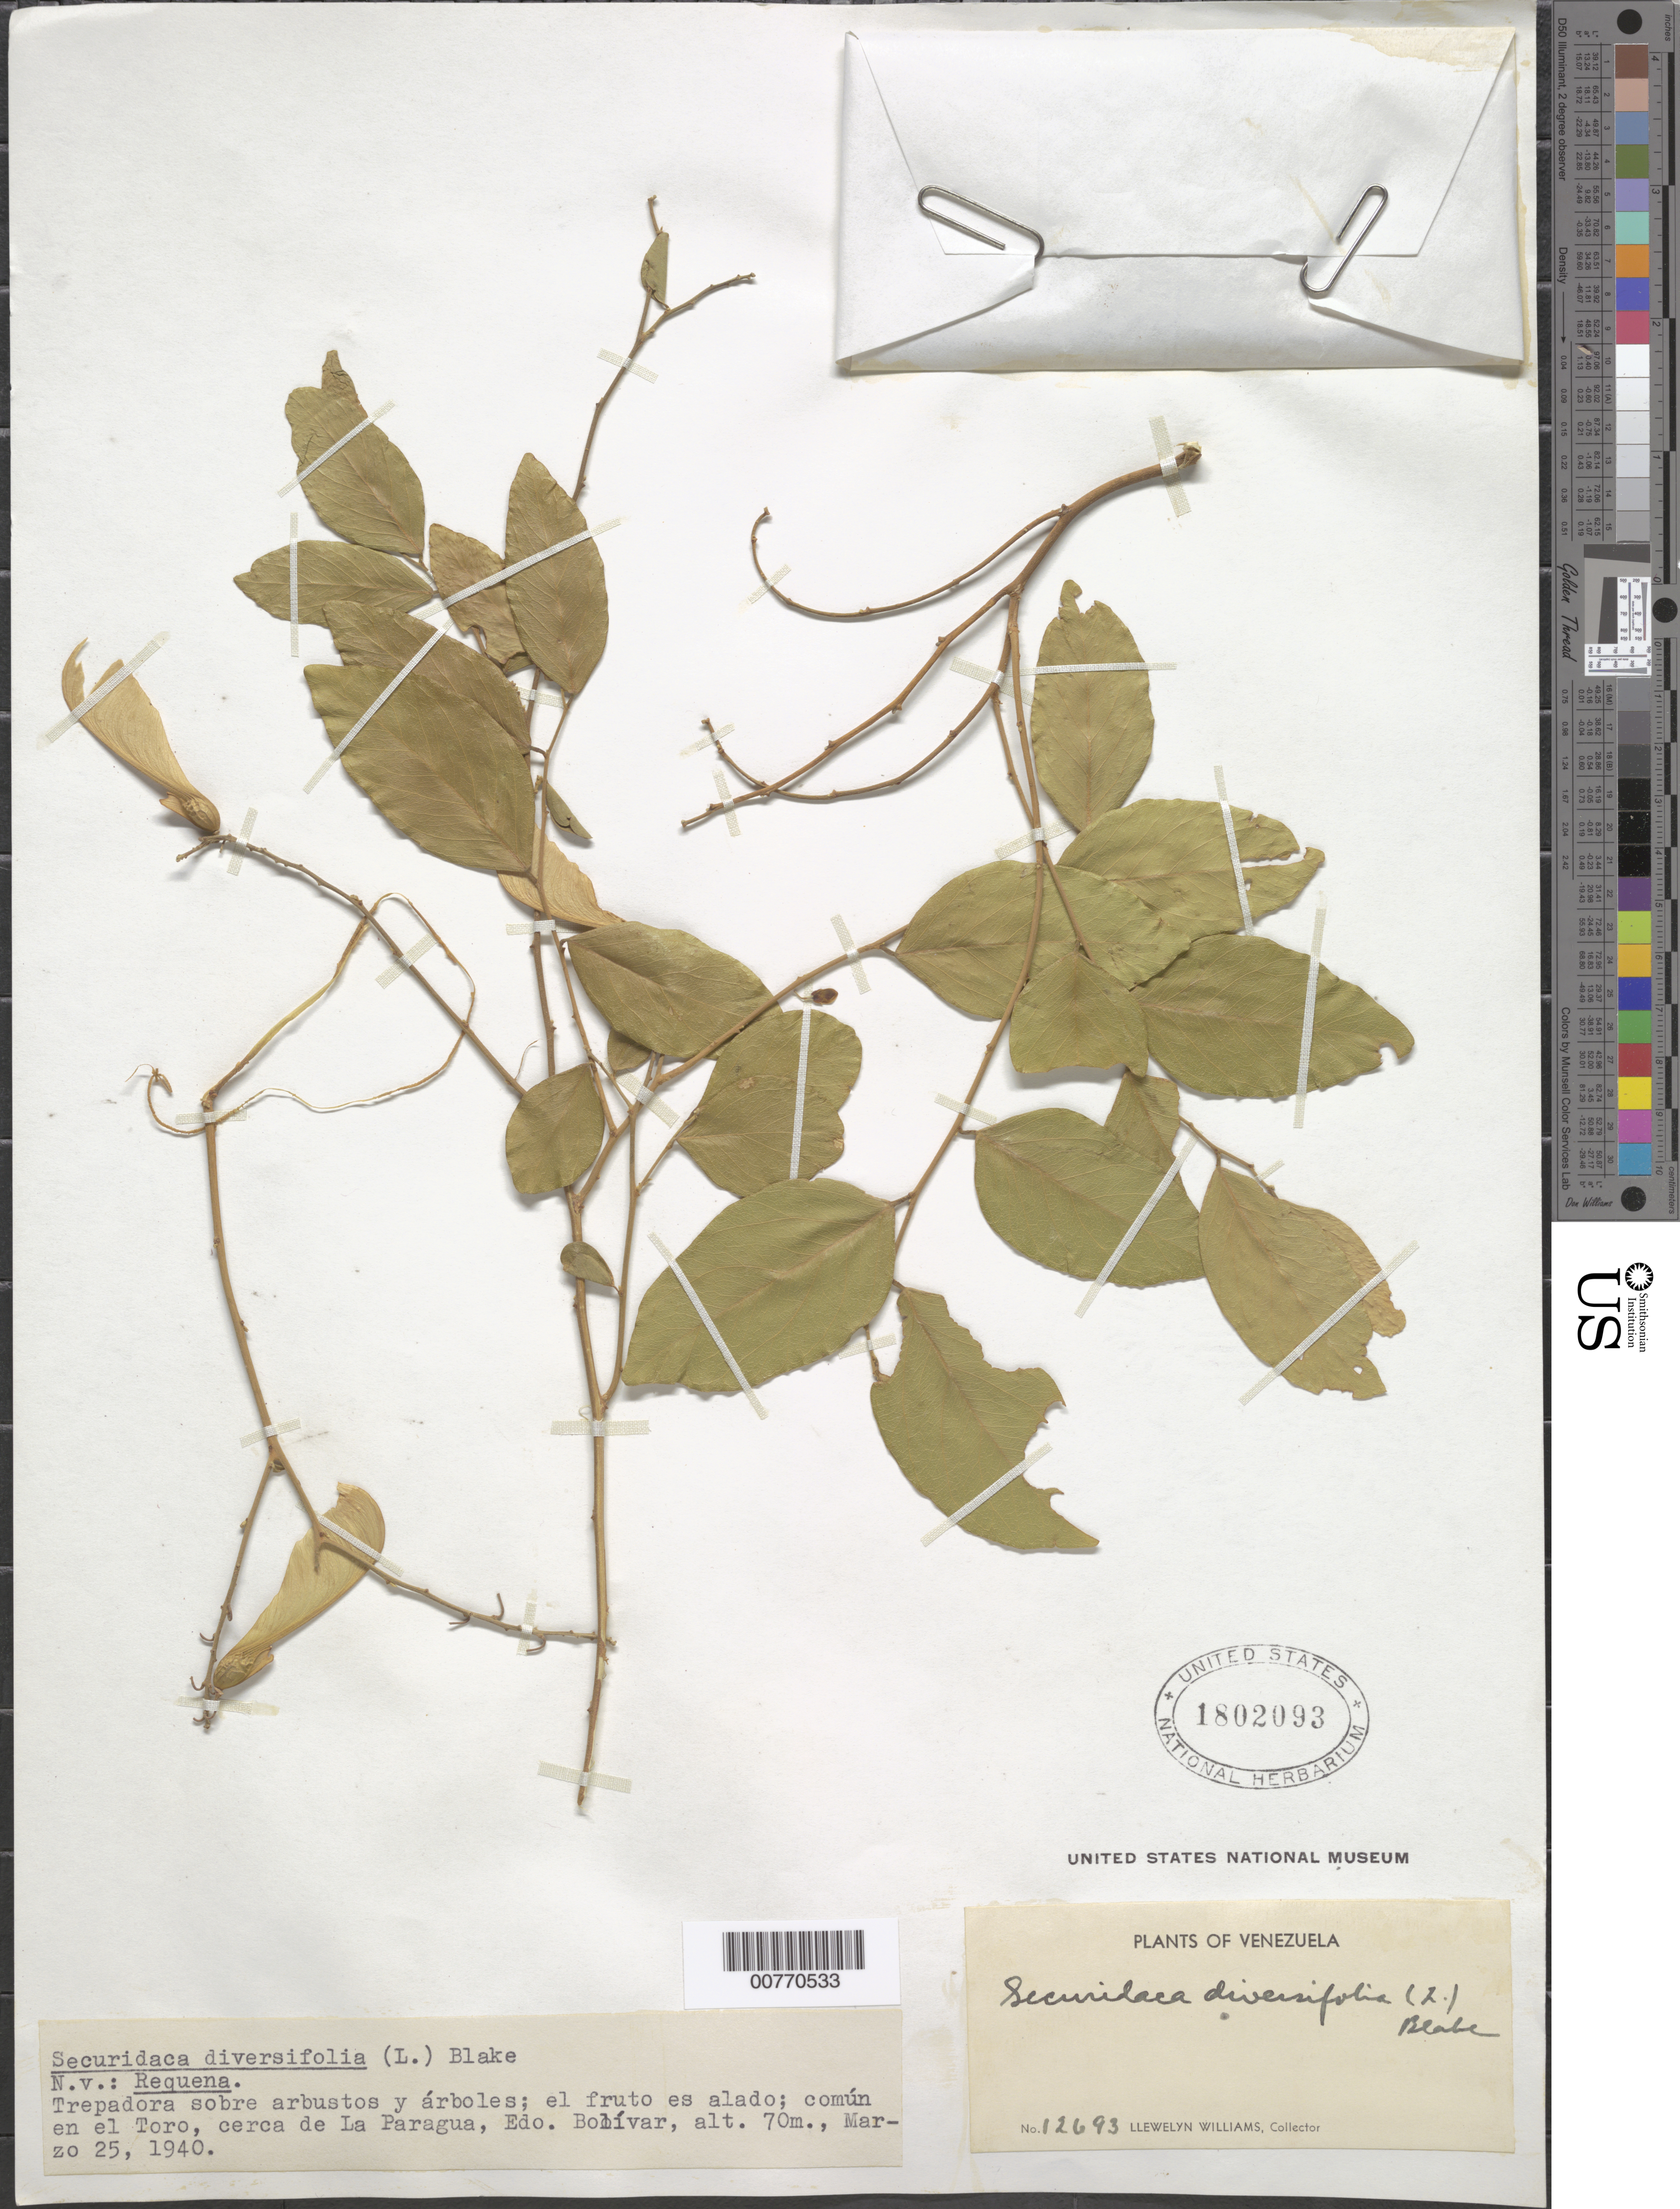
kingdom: Plantae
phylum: Tracheophyta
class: Magnoliopsida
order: Fabales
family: Polygalaceae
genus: Securidaca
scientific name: Securidaca diversifolia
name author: (L.) S.F. Blake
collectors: Ll. Williams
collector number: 12693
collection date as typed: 25-Mar-40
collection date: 1940-03-25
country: Venezuela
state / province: Bolívar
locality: El Toro, along La Paragua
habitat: On shrubs and trees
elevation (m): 70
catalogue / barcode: US 1802093